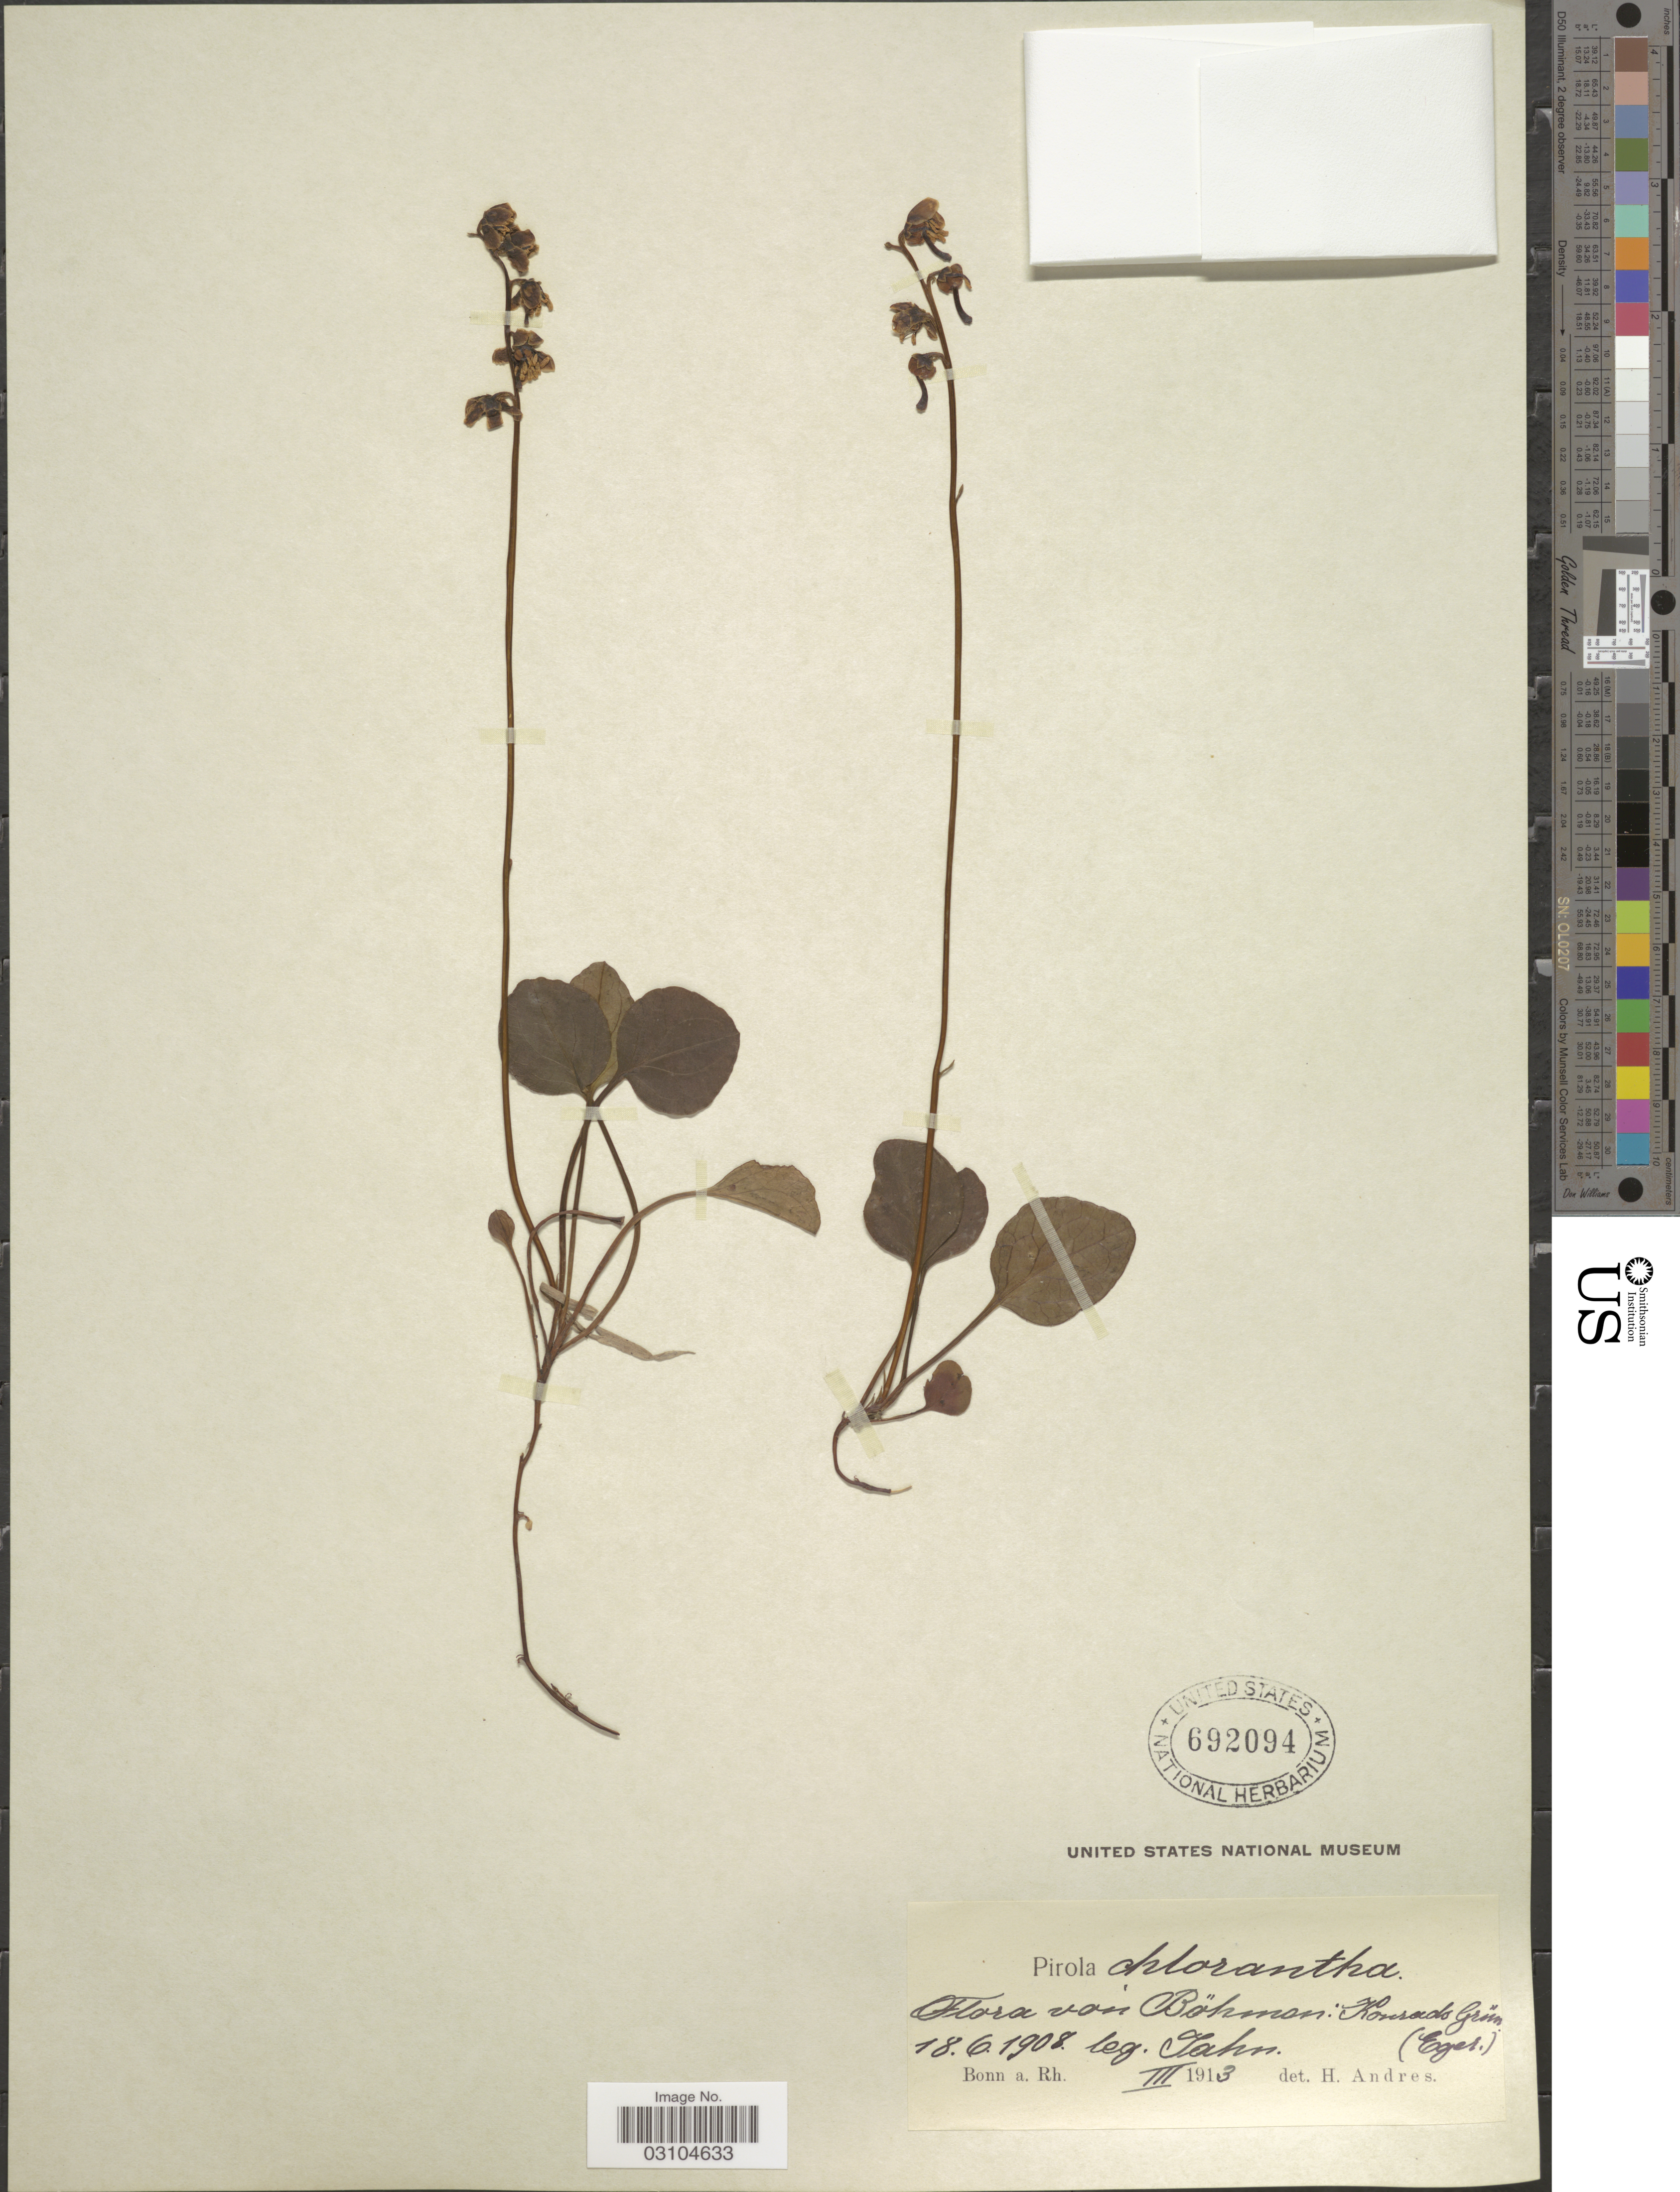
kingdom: Plantae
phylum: Tracheophyta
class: Magnoliopsida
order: Ericales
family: Ericaceae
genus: Pyrola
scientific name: Pyrola chlorantha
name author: Schweigg.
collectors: -. Jahn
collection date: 1908-06-18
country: Czechia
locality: Böhmen.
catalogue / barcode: US 692094